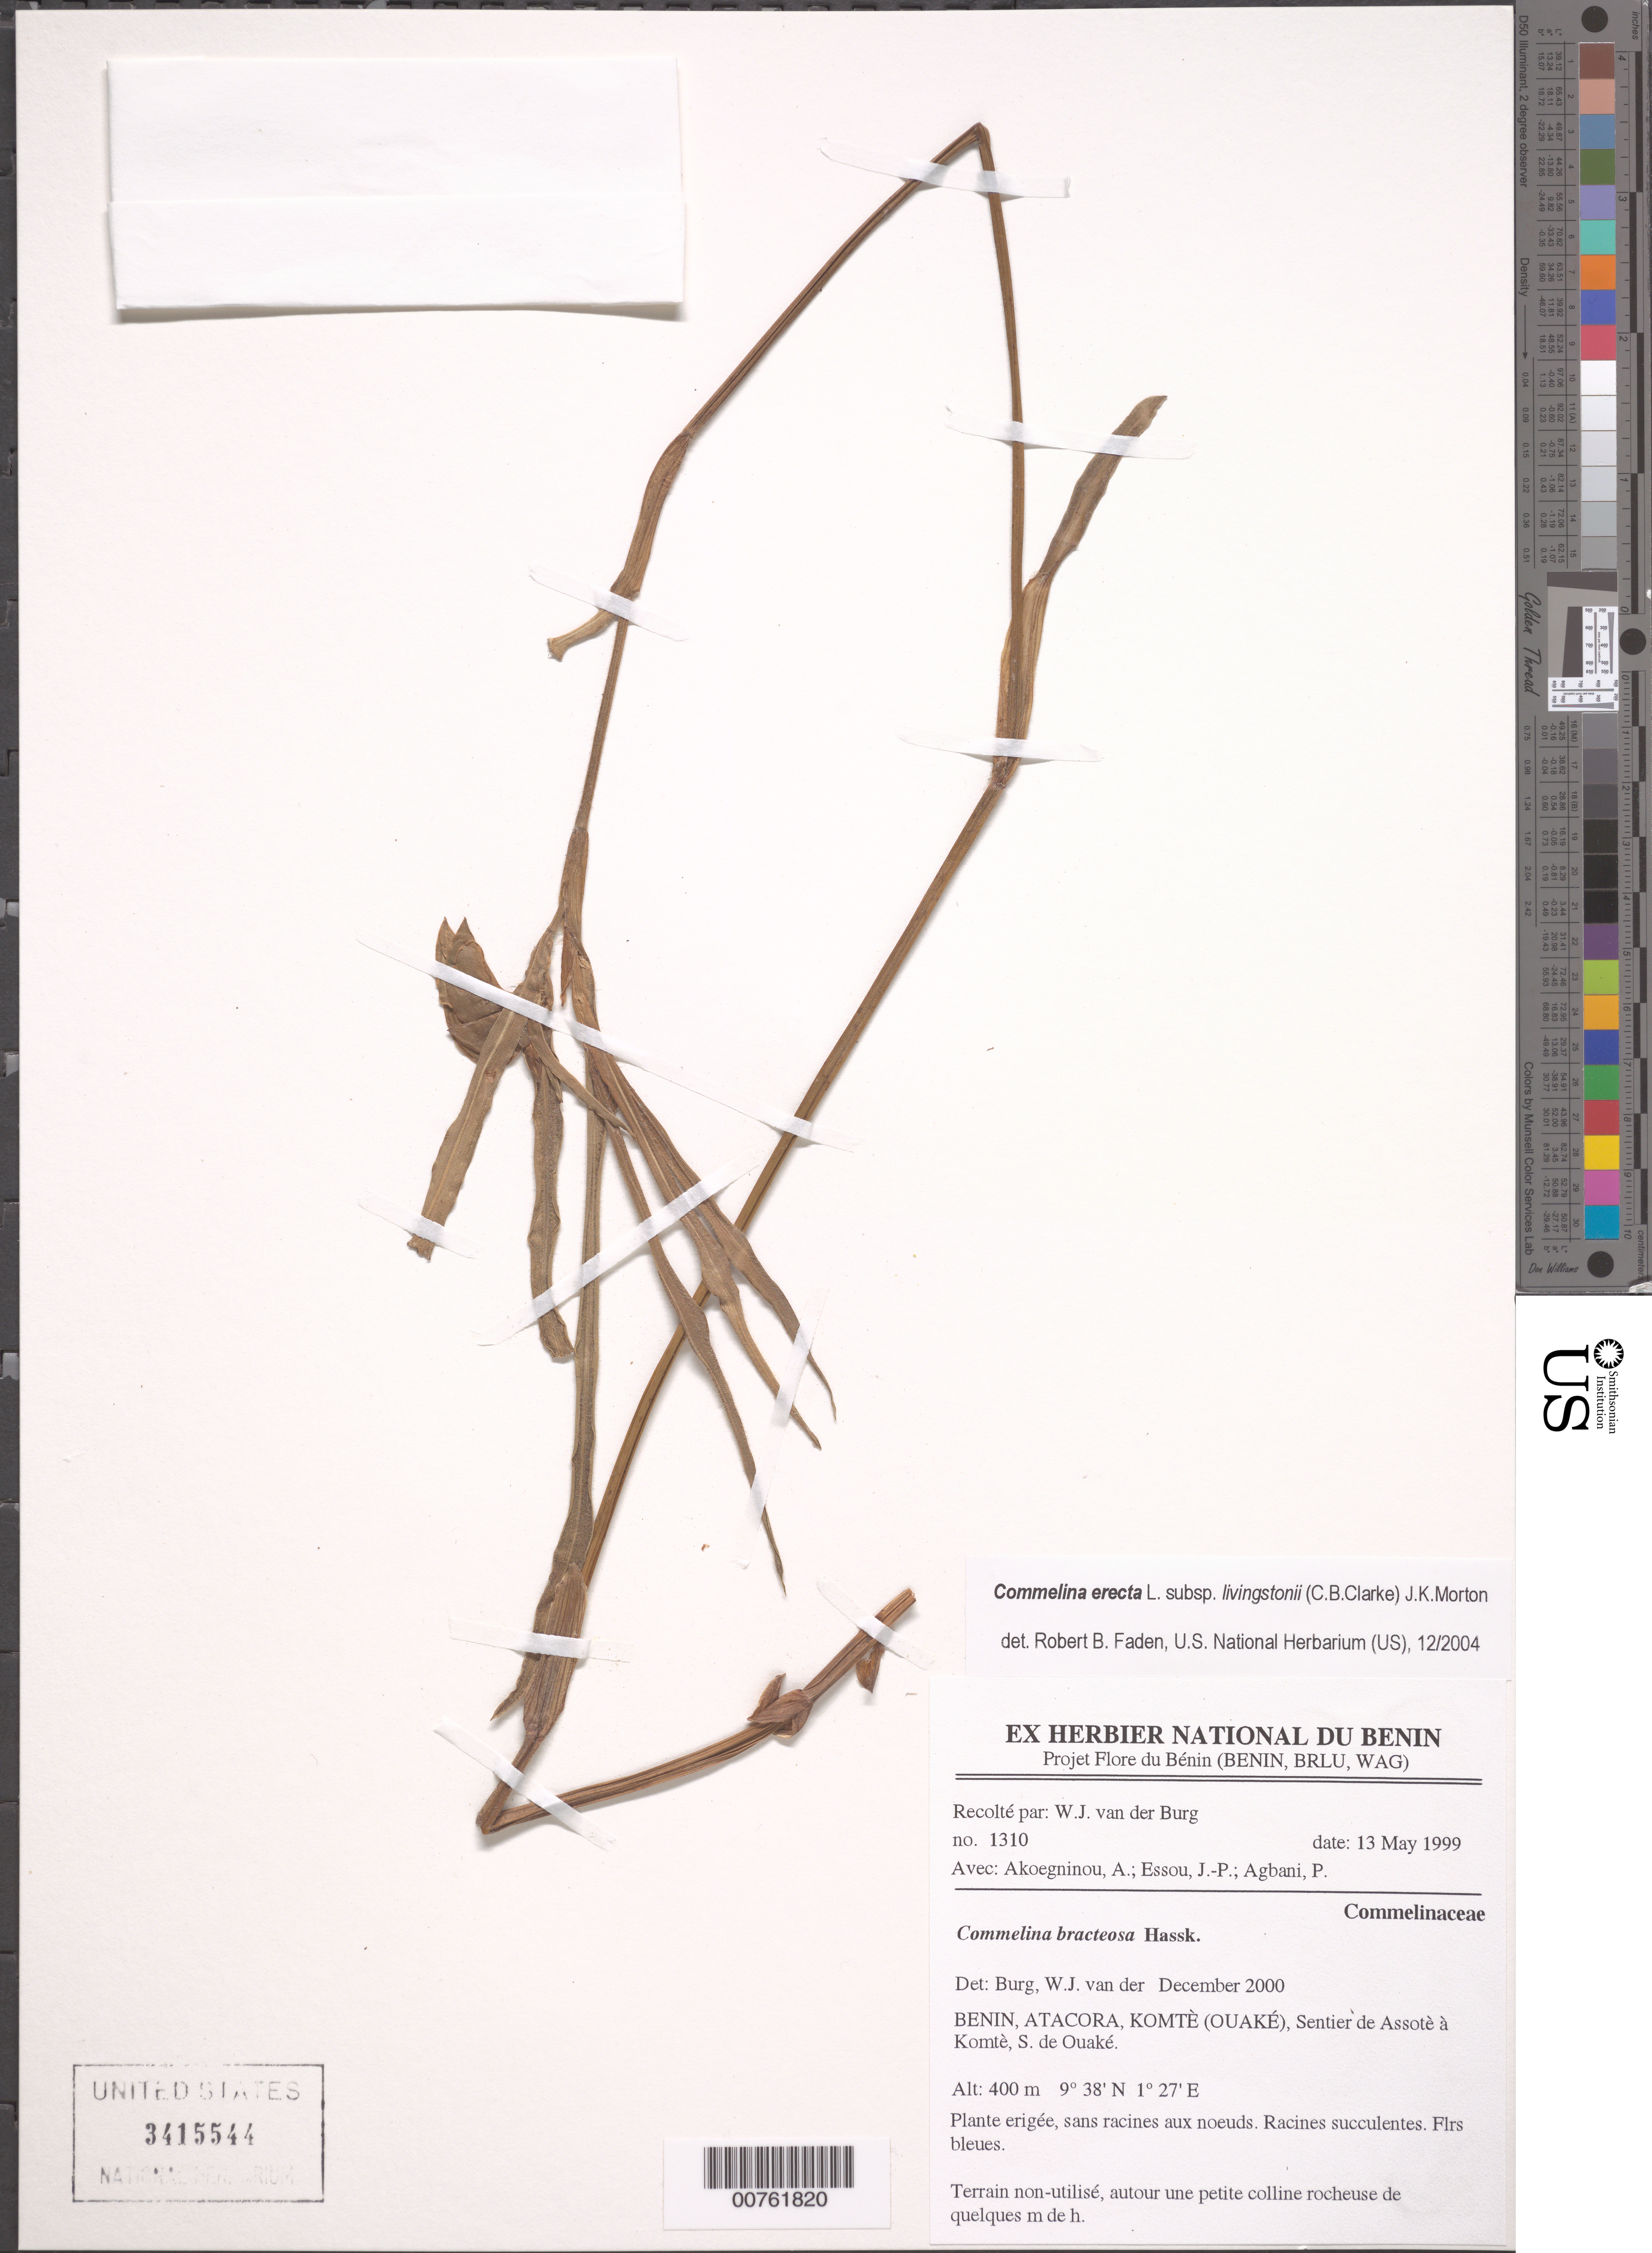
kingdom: Plantae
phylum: Tracheophyta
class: Liliopsida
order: Commelinales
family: Commelinaceae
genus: Commelina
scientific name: Commelina erecta subsp. livingstonii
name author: (C.B. Clarke) J.K. Morton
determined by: Faden, Robert B., (US), Smithsonian Institution - National Museum of Natural History (UNITED STATES)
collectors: W. van der Burg, A. Akoegninou, J. Essou & P. Agbani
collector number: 1310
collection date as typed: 13 May 1999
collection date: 1999-05-13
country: Benin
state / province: Atakora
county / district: Komtè (Ouaké)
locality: Sentier de Assotè à Komtè D. de Ouaké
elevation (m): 400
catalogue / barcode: US 3415544